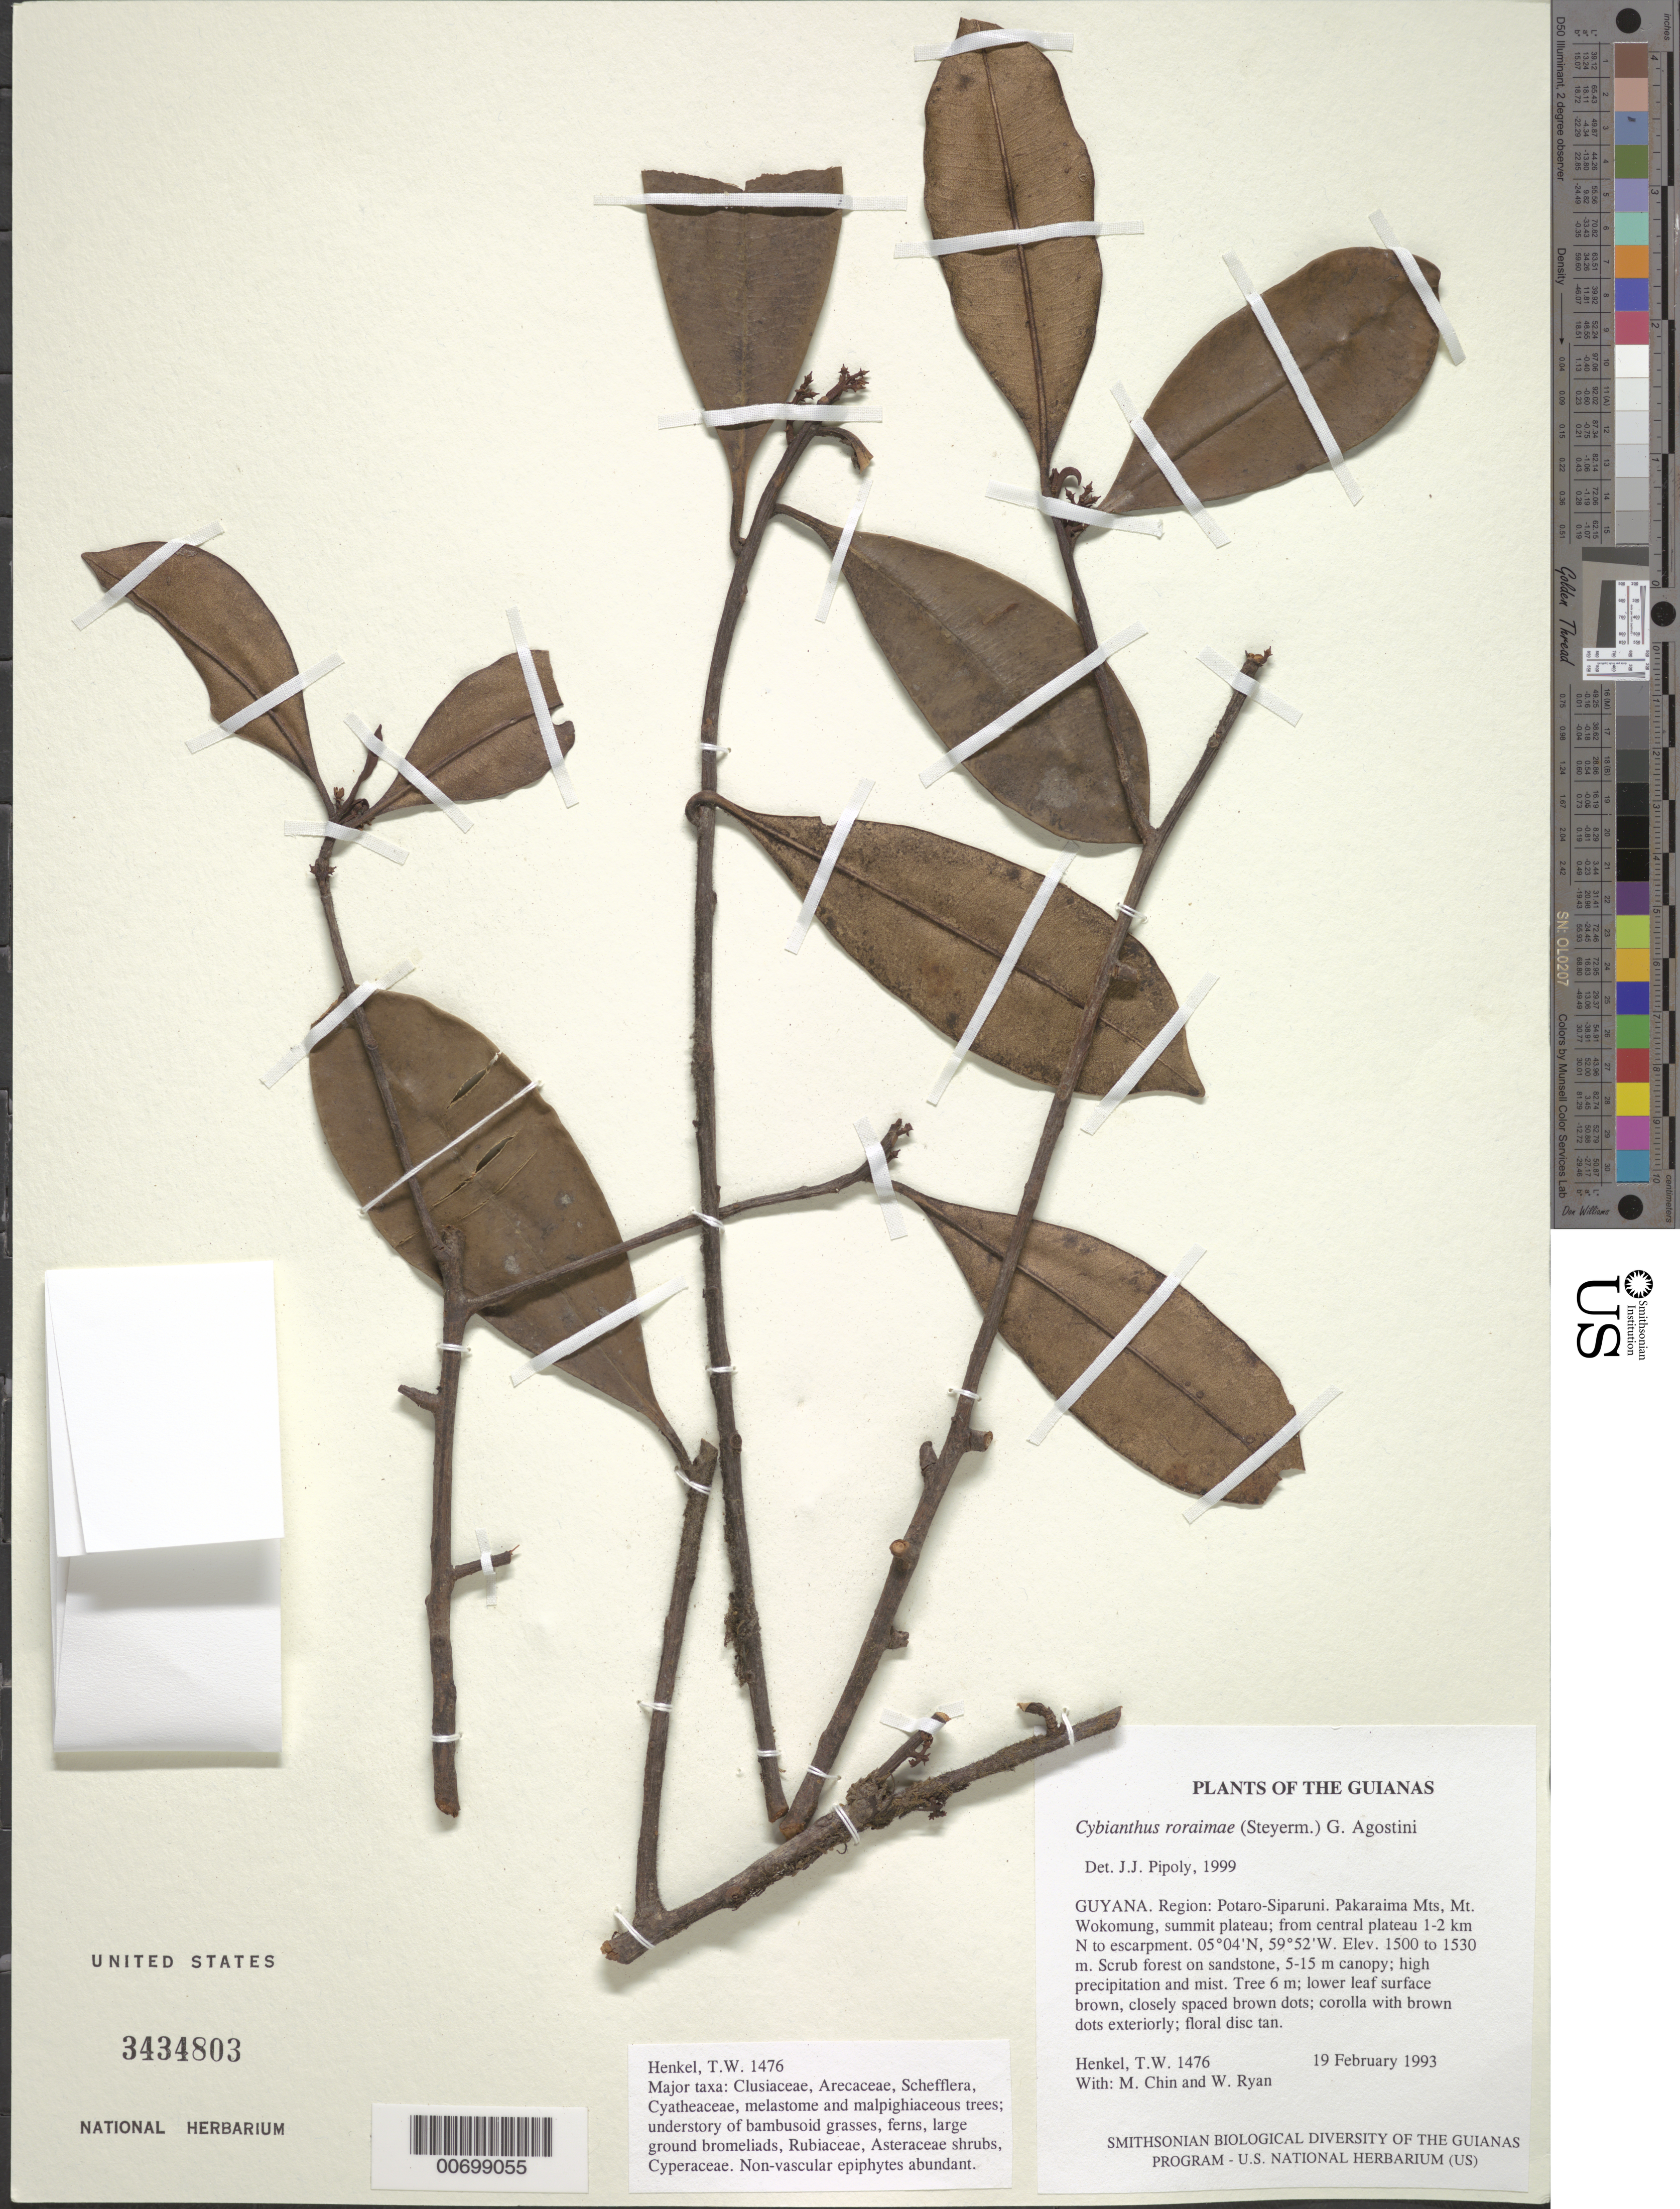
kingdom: Plantae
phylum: Tracheophyta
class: Magnoliopsida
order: Ericales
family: Primulaceae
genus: Cybianthus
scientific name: Cybianthus roraimae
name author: (Steyerm.) G. Agostini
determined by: Pipoly, J. J., III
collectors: T. Henkel, M. Chin & W. Ryan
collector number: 1476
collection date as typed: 19 February 1993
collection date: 1993-02-19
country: Guyana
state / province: Potaro-Siparuni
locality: Pakaraima Mts, Mt. Wokomung, summit plateau; from central plateau 1-2 km N to escarpment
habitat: Scrub forest on sandstone, 5-15 m canopy; high precipitation and mist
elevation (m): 1500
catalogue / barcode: US 3434803